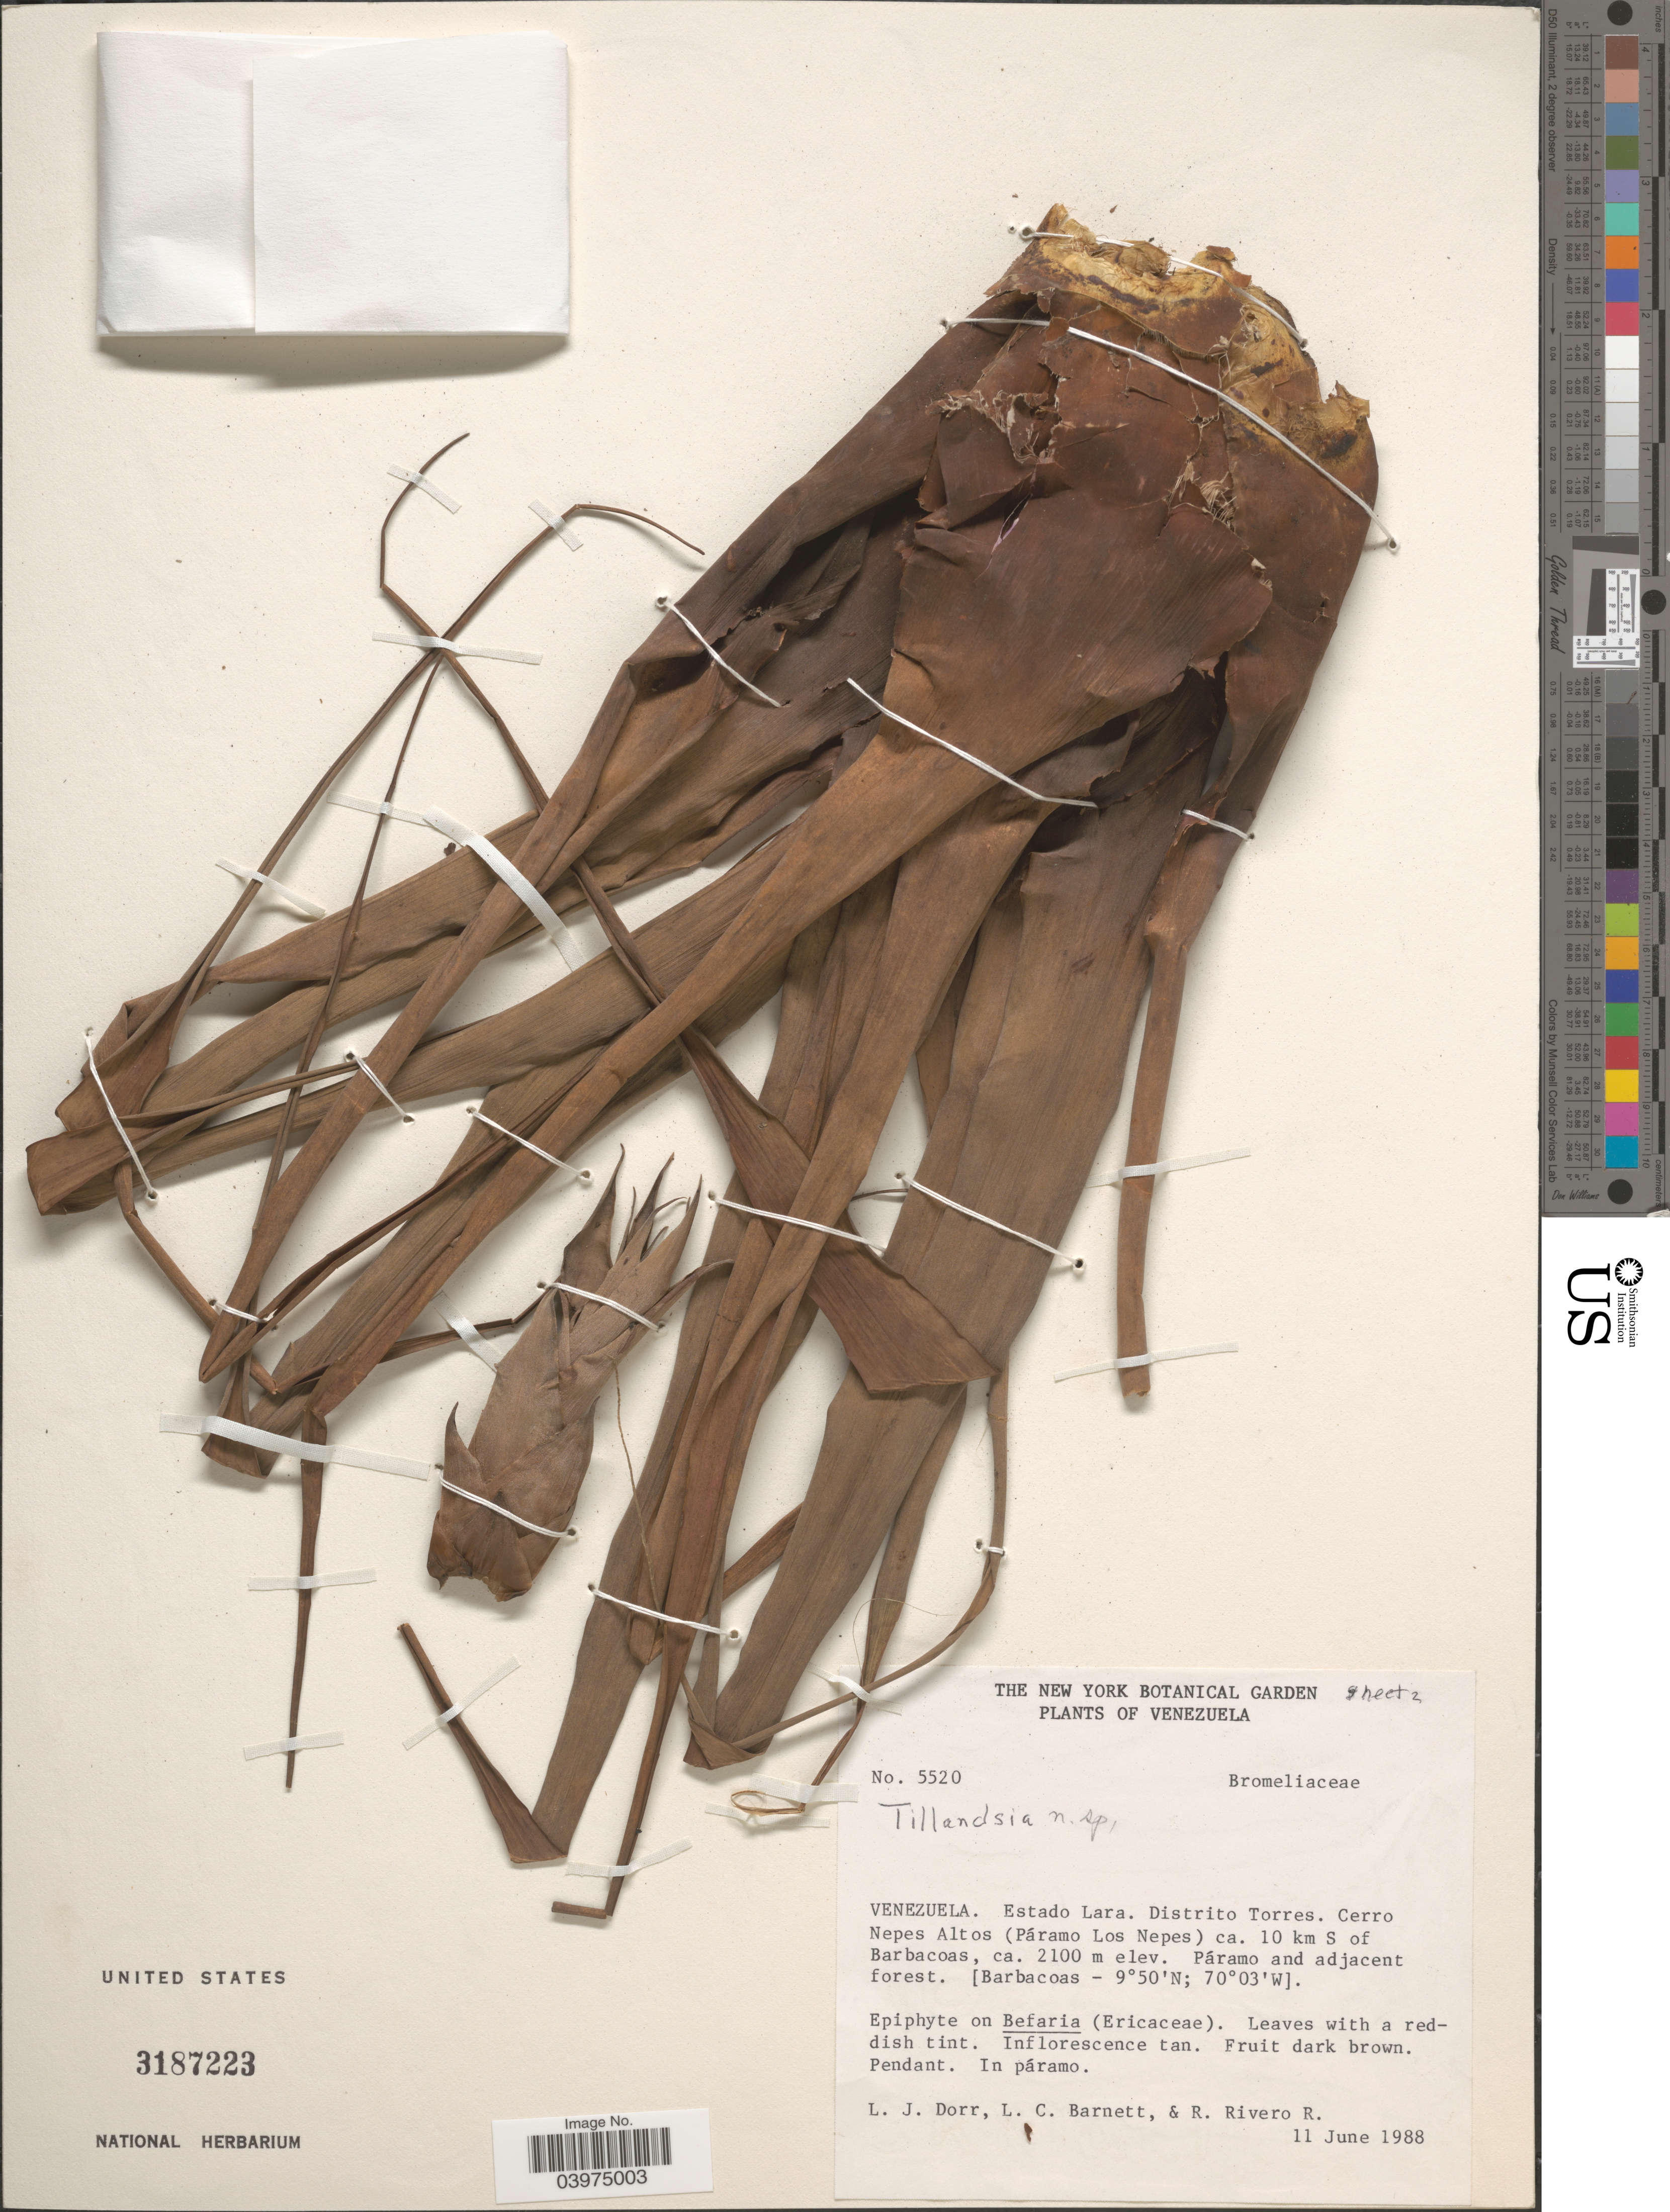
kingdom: Plantae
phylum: Tracheophyta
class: Liliopsida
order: Poales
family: Bromeliaceae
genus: Tillandsia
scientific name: Tillandsia sp.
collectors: L. J. Dorr, L. C. Barnett & R. Rivero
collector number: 5520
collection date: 1988-06-11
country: Venezuela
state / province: Lara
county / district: Torres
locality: Cerro Nepes Altos (Páramo Los Nepes) ca. 10 km S of Barbacoas. Páramo and adjacent forest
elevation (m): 2100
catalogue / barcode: US 3187223